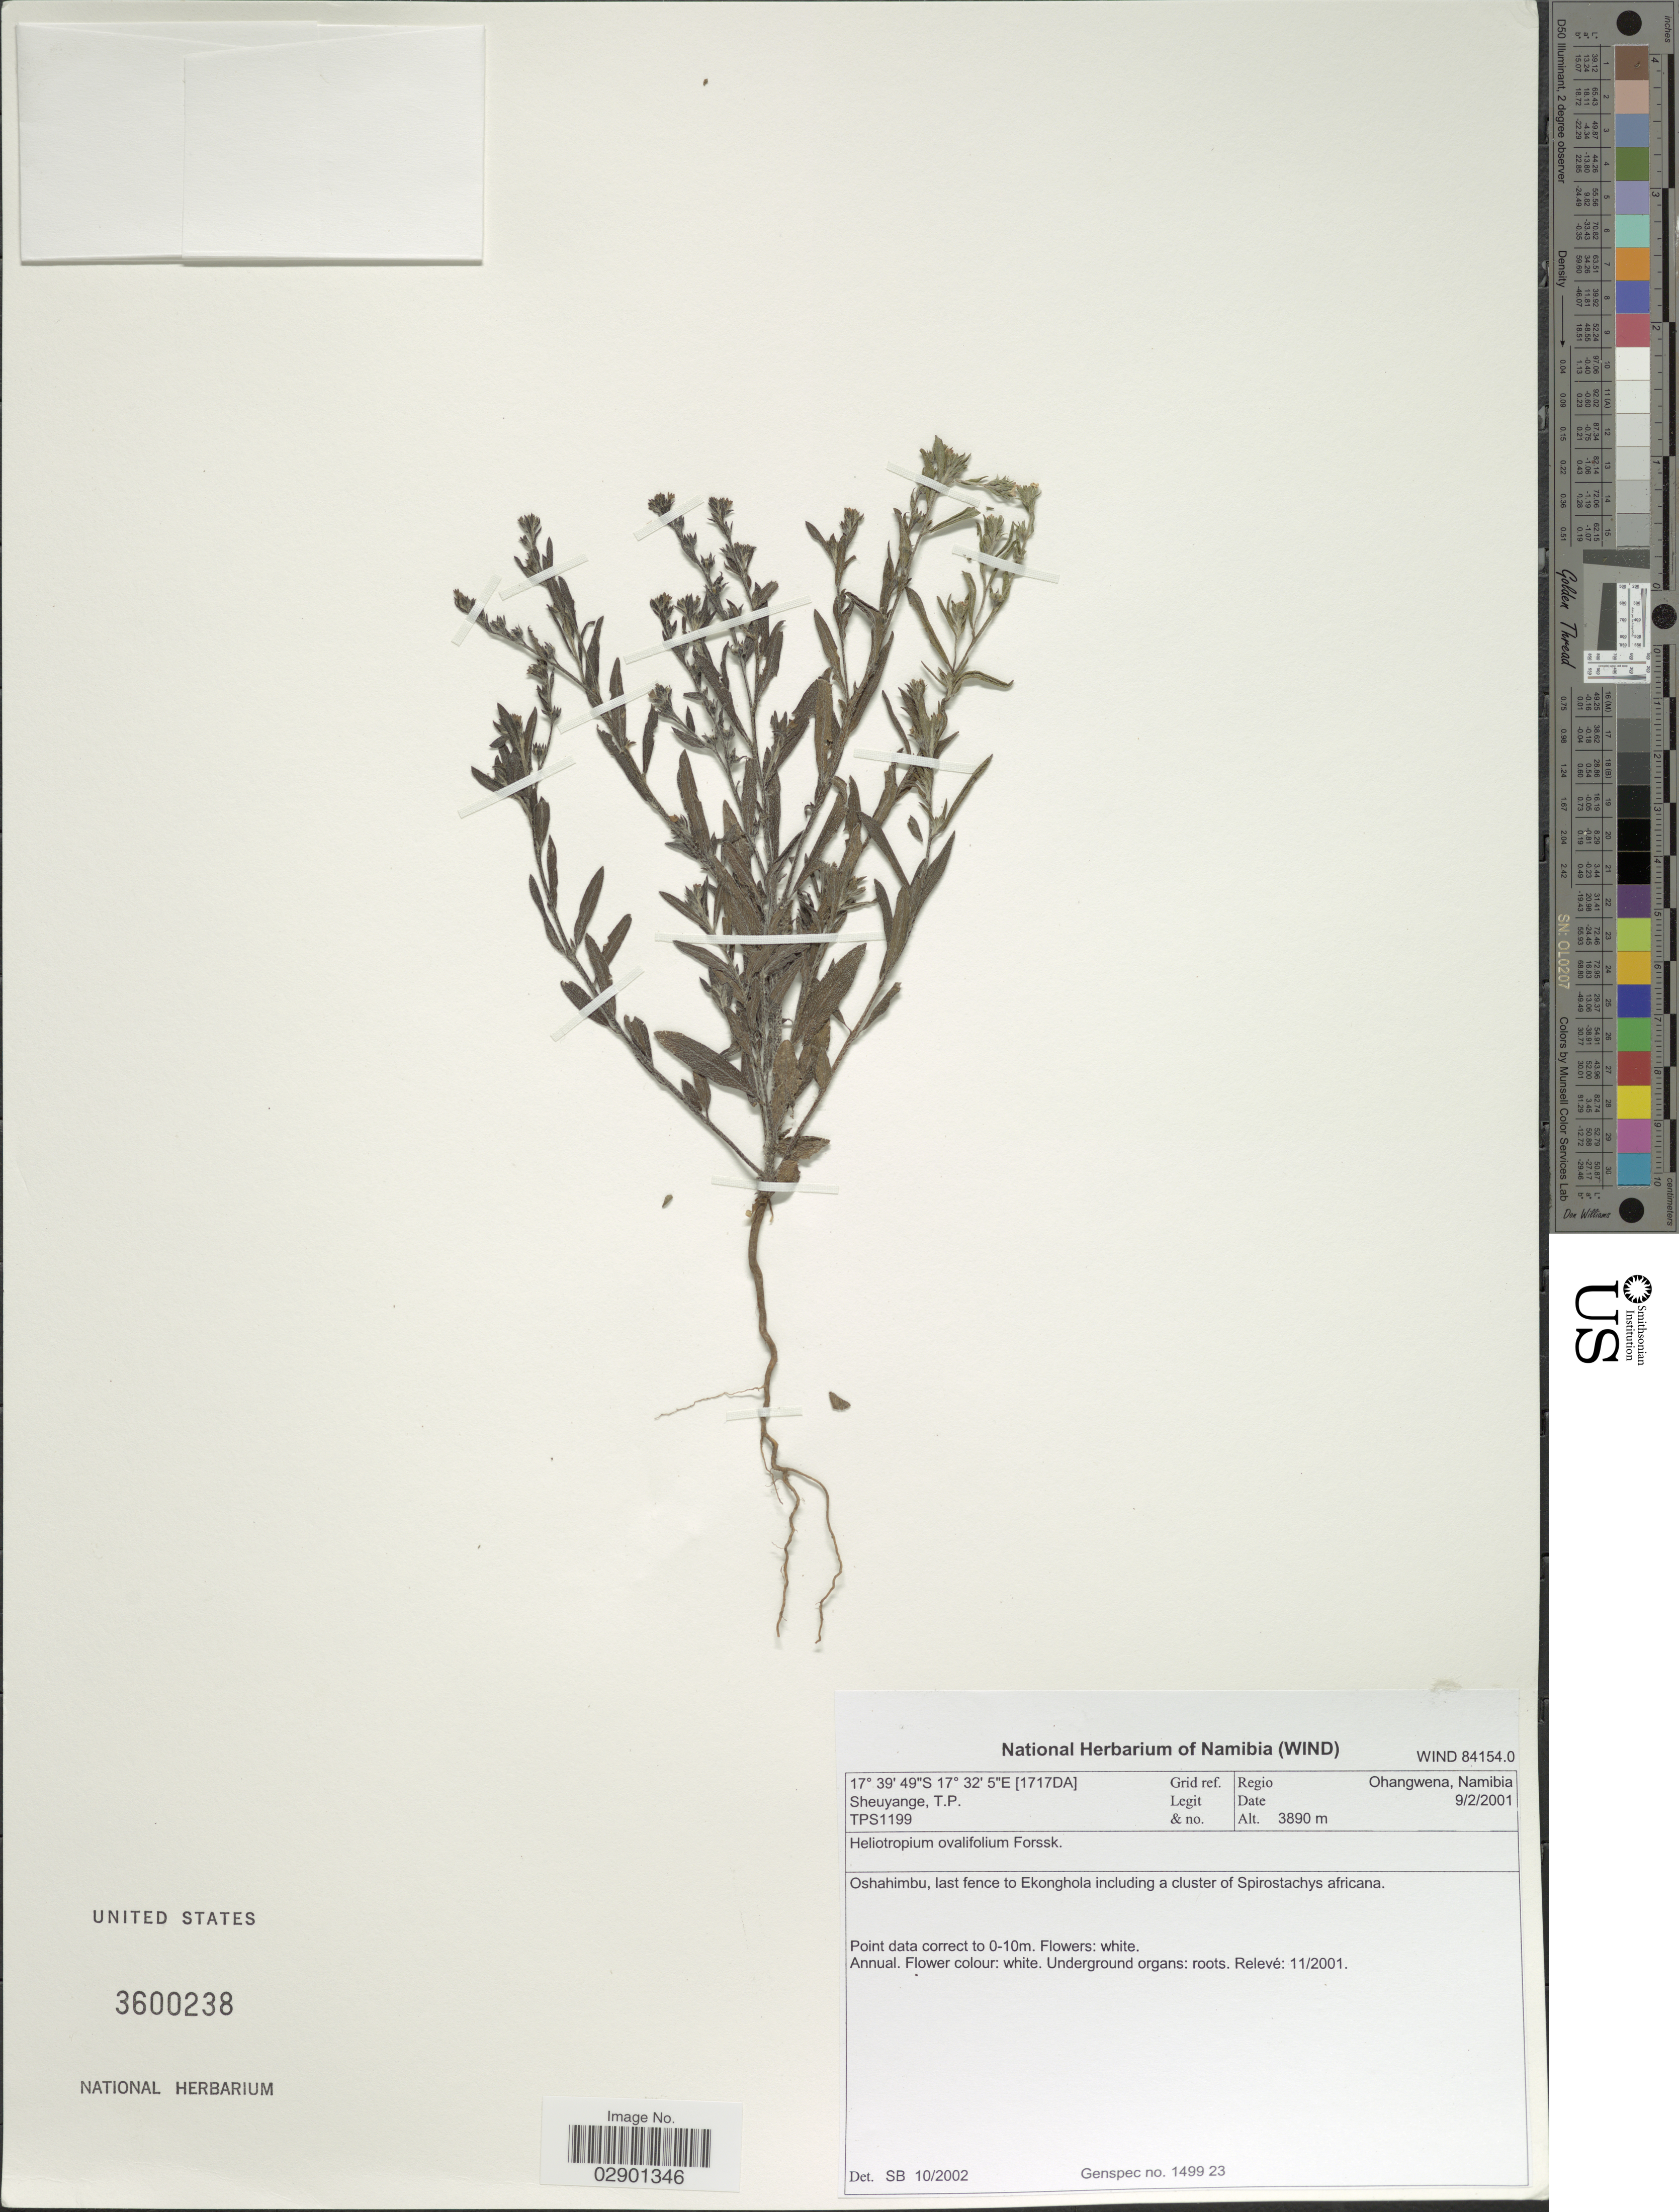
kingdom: Plantae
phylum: Tracheophyta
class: Magnoliopsida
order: Boraginales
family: Heliotropiaceae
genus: Heliotropium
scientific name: Heliotropium ovalifolium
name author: Forssk.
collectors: T. Sheuyange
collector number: TPS1199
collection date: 2001-02-09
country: Namibia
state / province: Ohangwena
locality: [1717DA] Grid ref. Oshahimbu, last fence to Ekonghola including a cluster of Spirostachys africana.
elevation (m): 3890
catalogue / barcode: US 3600238